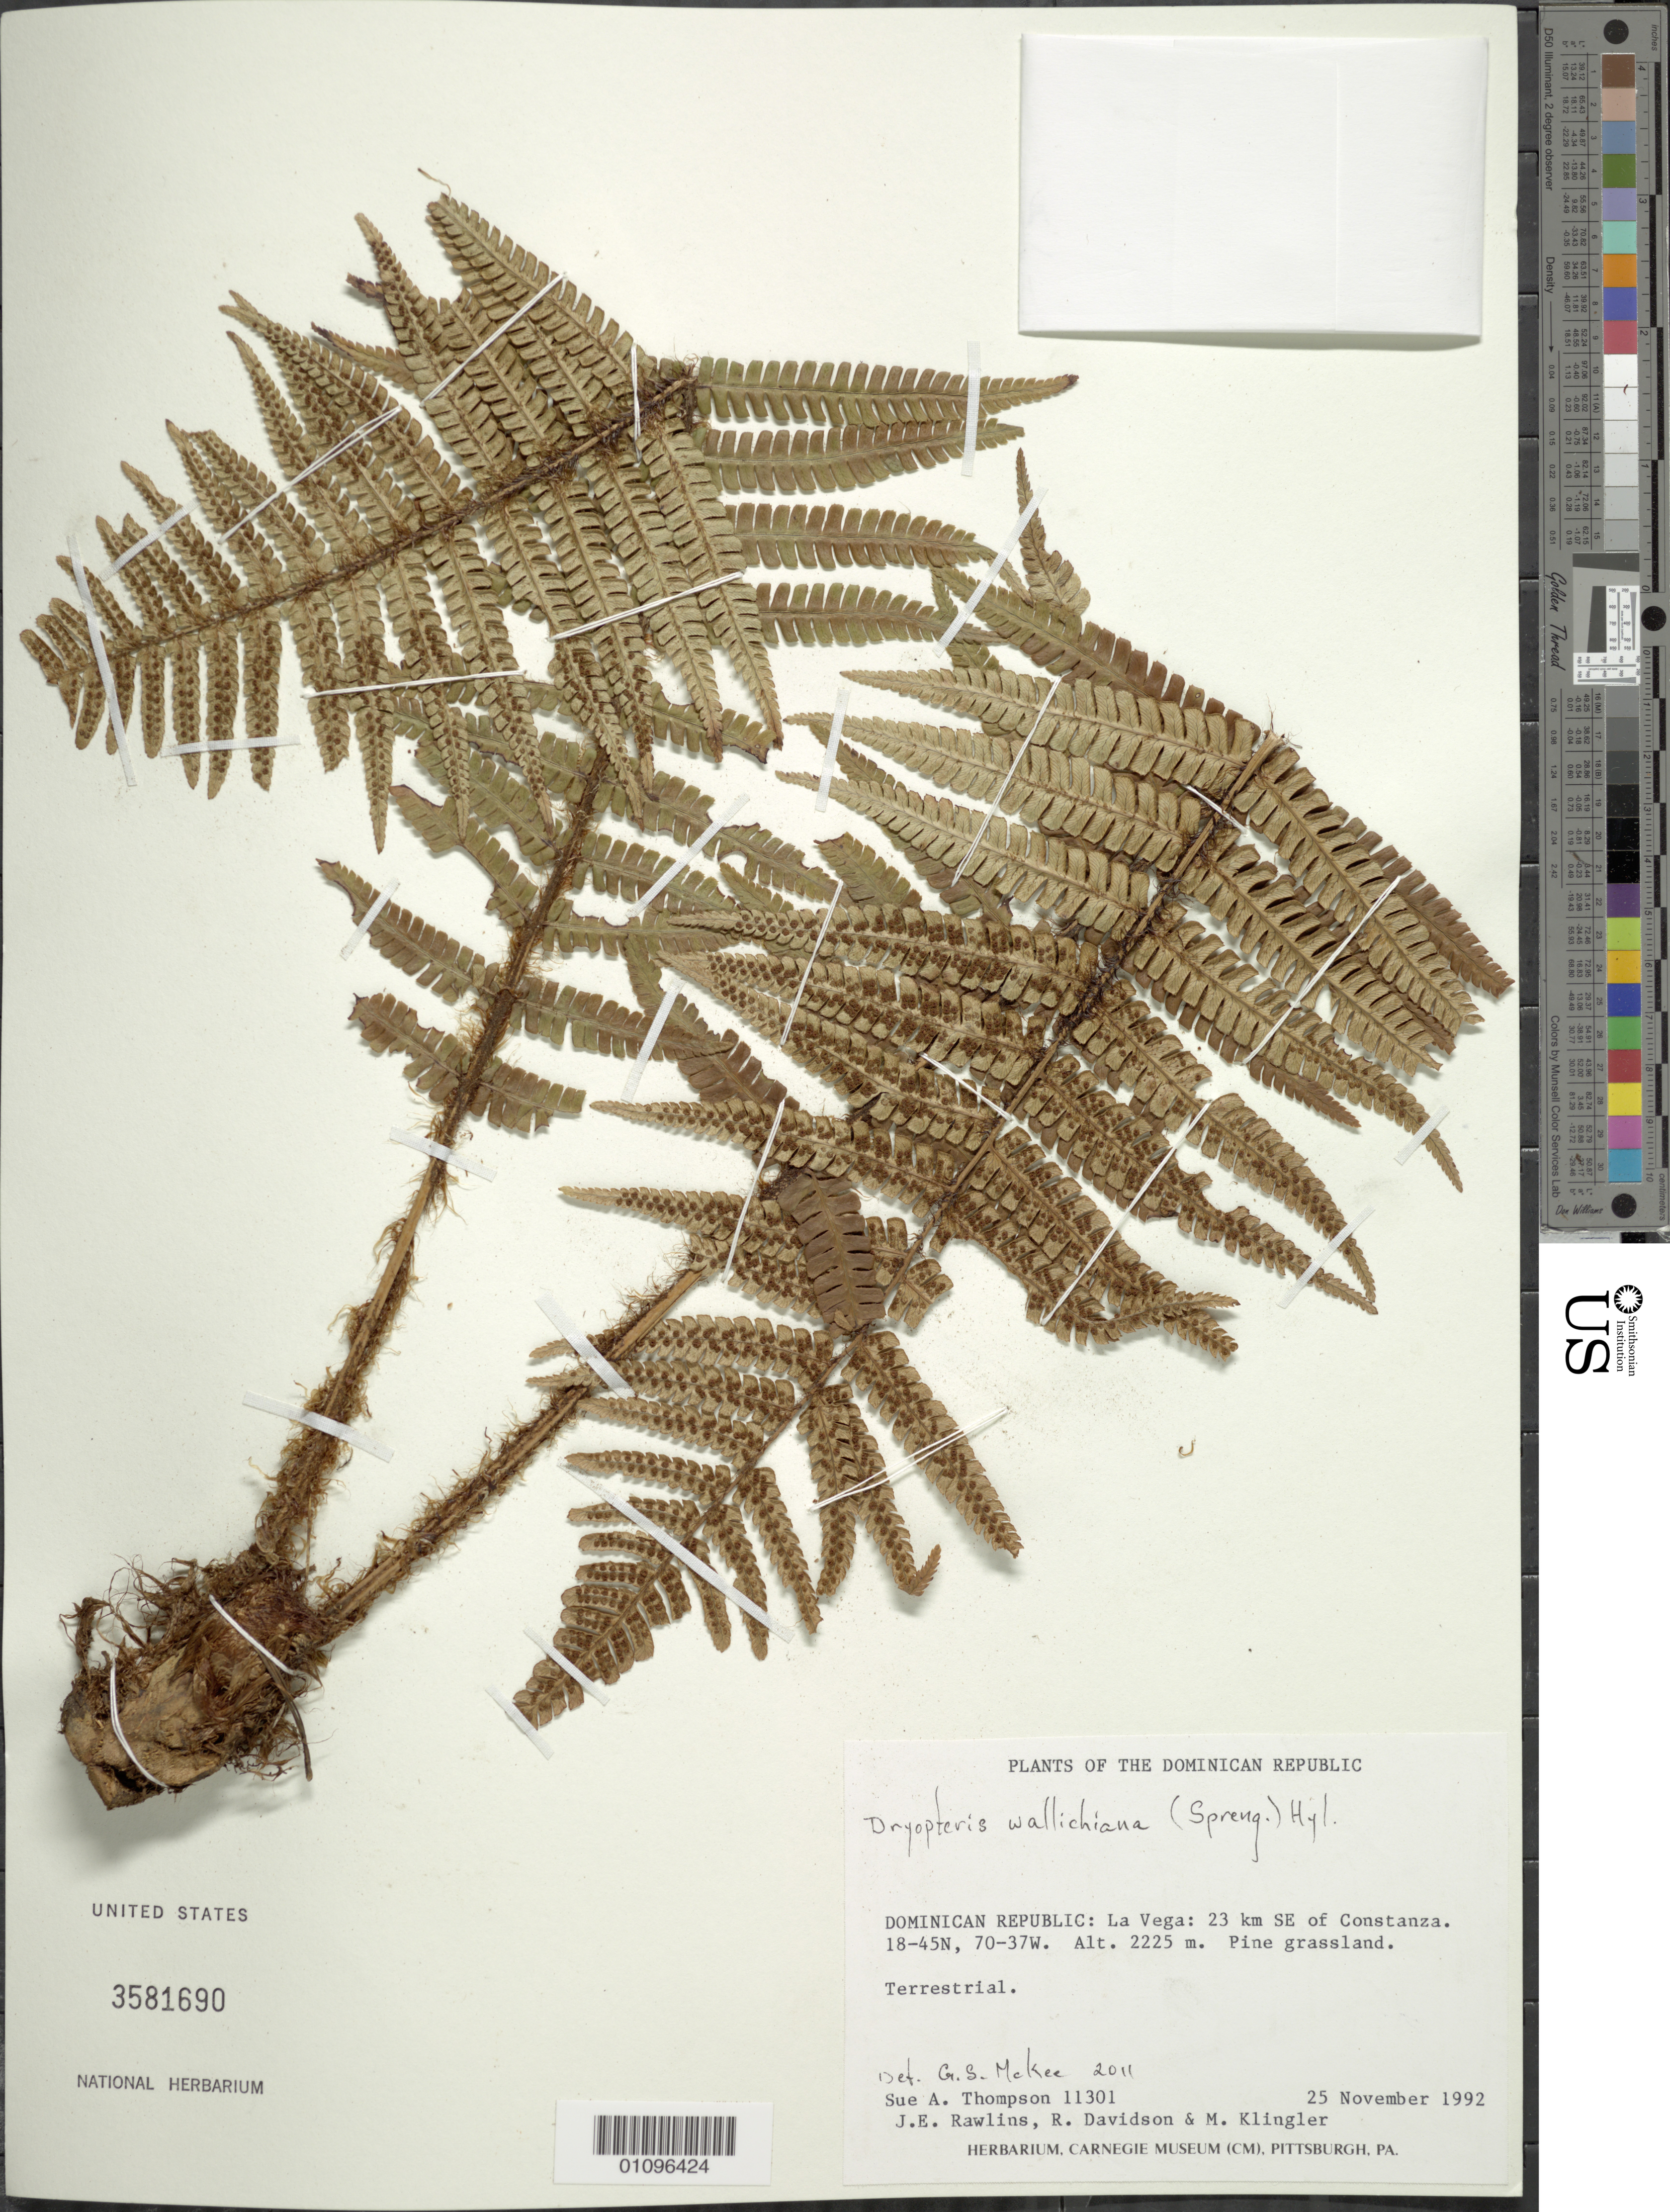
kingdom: Plantae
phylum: Tracheophyta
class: Polypodiopsida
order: Polypodiales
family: Dryopteridaceae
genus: Dryopteris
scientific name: Dryopteris wallichiana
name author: (Spreng.) Hyl.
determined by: McKee, G. S., (US), NMNH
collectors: S. A. Thompson, J. Rawlins, R. Davidson & M. Klingler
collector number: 11301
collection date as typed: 25 Nov 1992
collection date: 1992-11-25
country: Dominican Republic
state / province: La Vega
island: Hispaniola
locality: Constanza, 23 km SE of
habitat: Pine grassland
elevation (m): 2225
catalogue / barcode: US 3581690